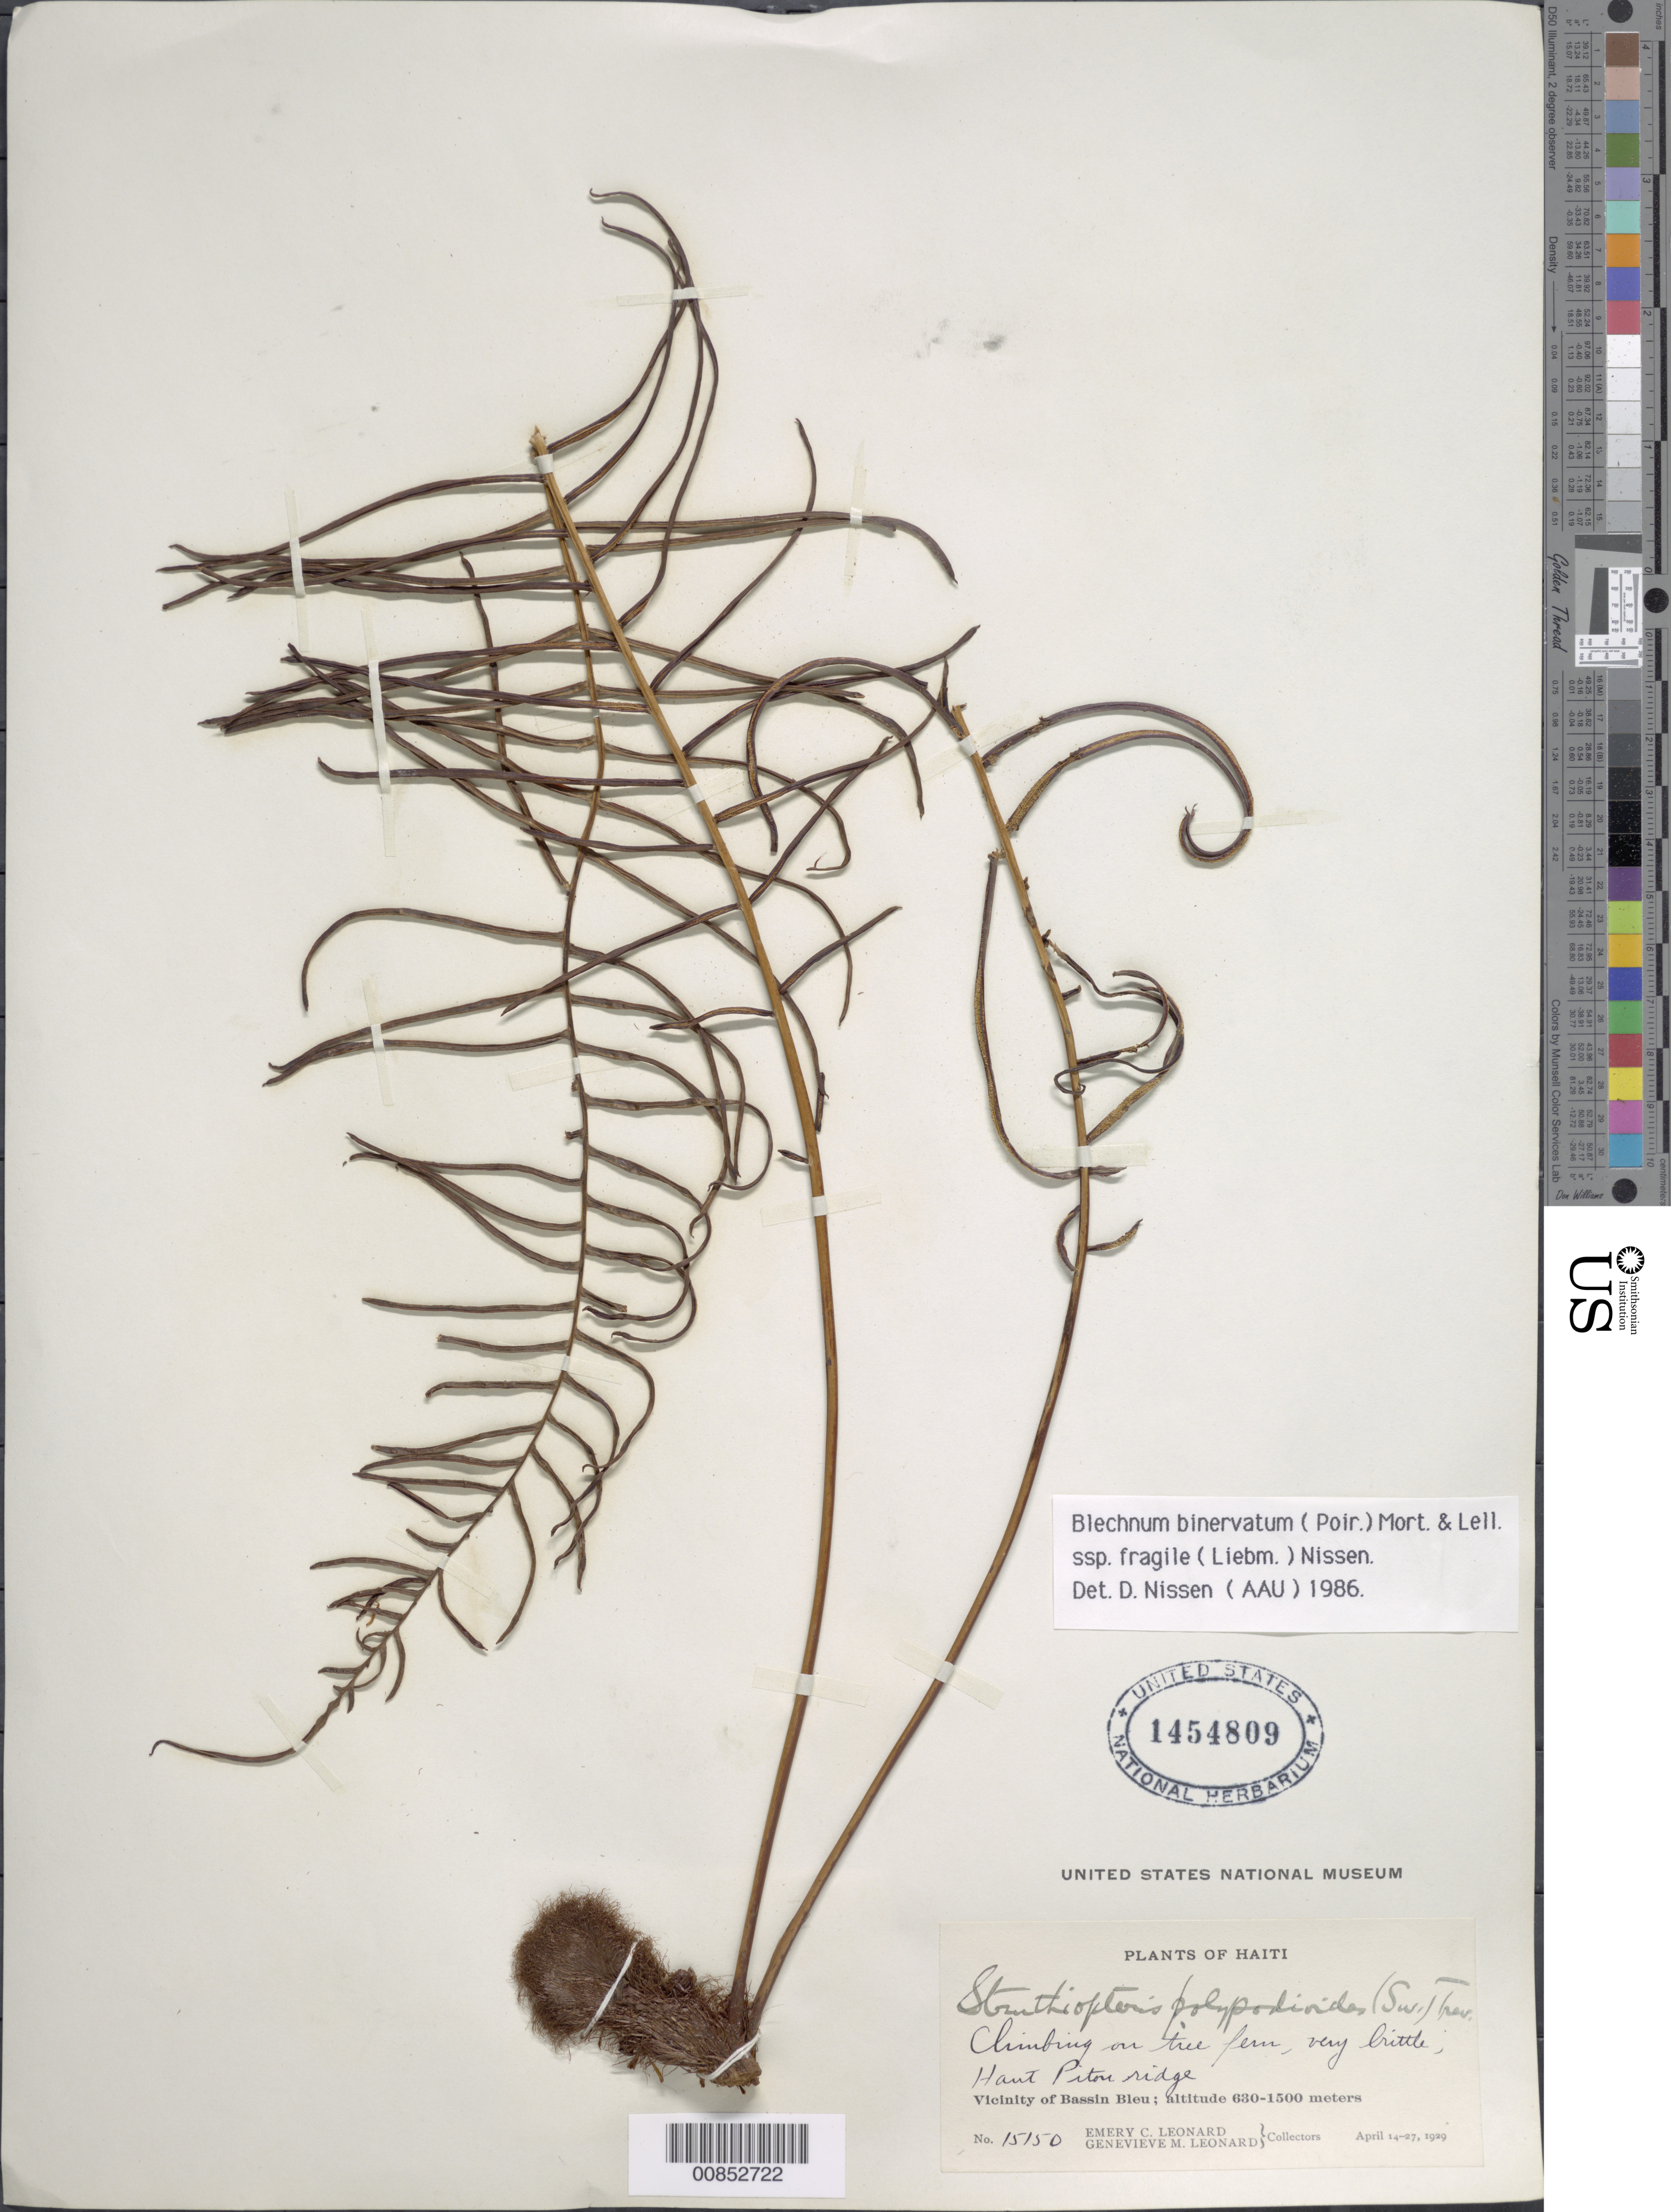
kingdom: Plantae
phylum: Tracheophyta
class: Polypodiopsida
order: Polypodiales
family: Blechnaceae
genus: Blechnum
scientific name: Blechnum fragile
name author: (Liebm.) C.V. Morton & Lellinger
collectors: E. C. Leonard & G. M. Leonard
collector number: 15150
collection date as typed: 14 Apr 1929 to 27 Apr 1929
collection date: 1929-04-14/1929-04-27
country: Haiti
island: Hispaniola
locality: Bassin Bleu vicinity, Haut Piton ridge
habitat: On tree fern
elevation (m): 630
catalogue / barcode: US 1454809